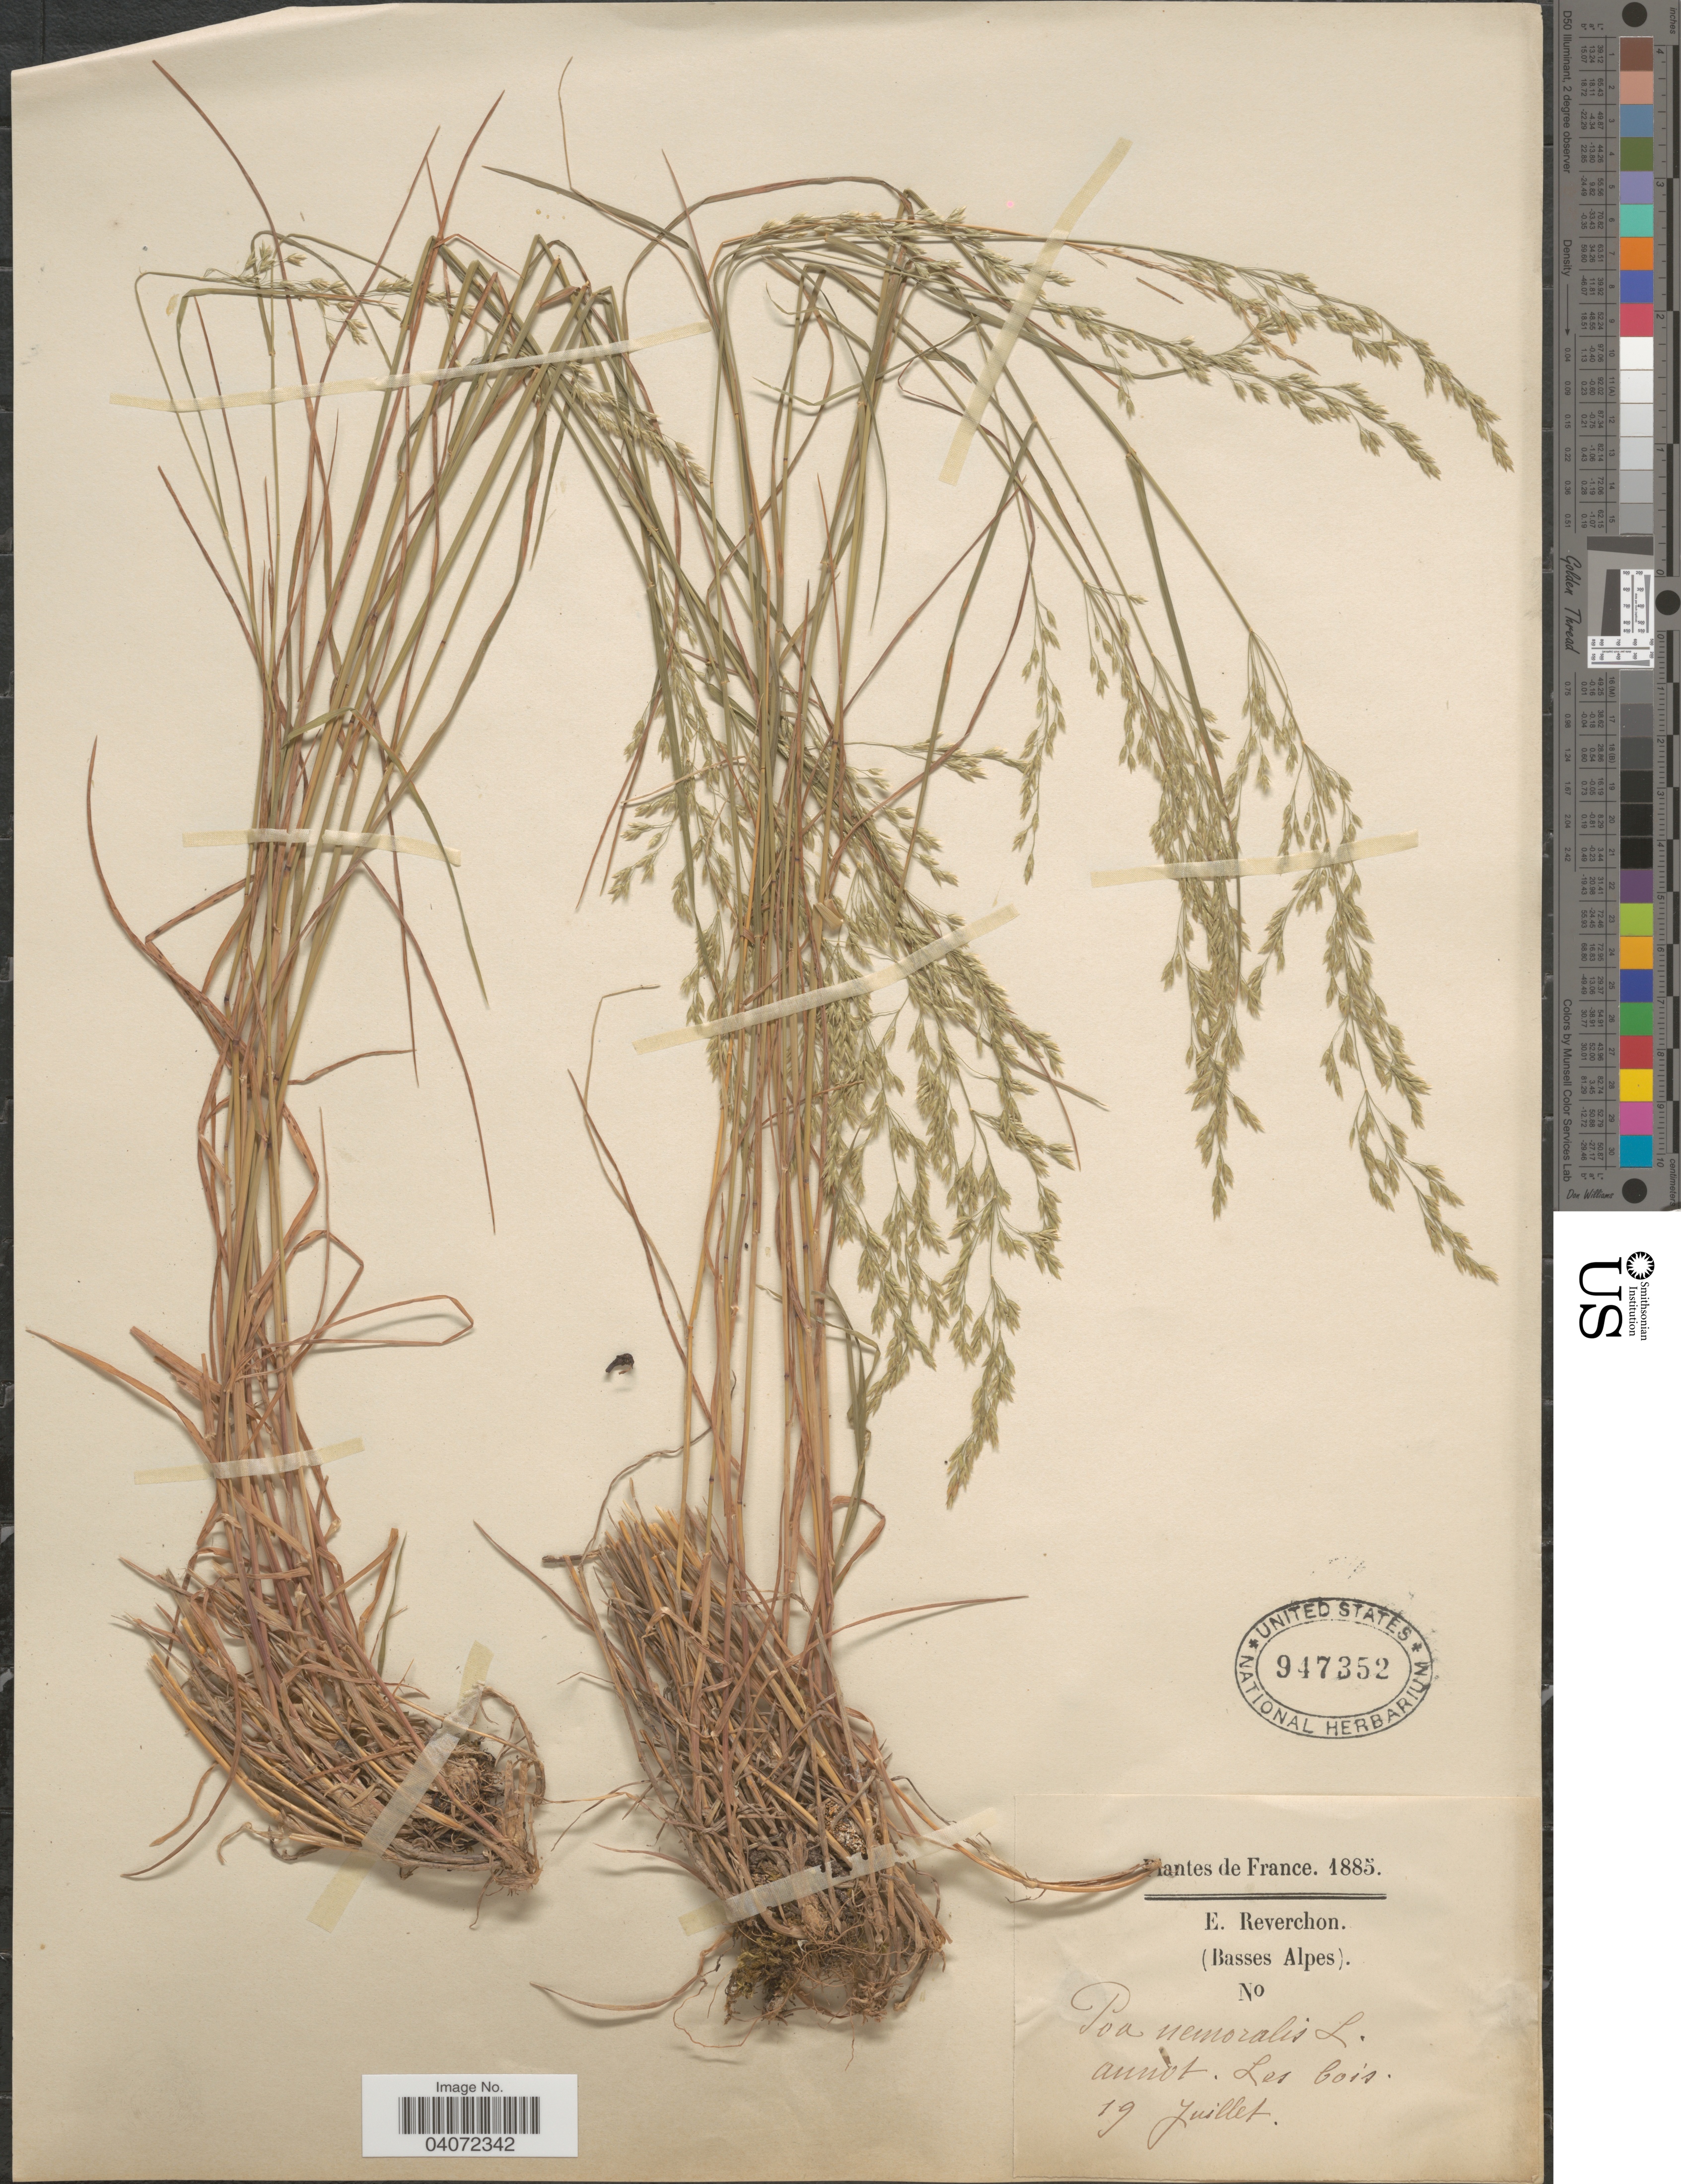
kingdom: Plantae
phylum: Tracheophyta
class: Liliopsida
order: Poales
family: Poaceae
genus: Poa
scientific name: Poa nemoralis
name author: L.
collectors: E. Reverchon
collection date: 1885-07-19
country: France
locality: (Basses Alpes). Annot. Les bois.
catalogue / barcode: US 947352